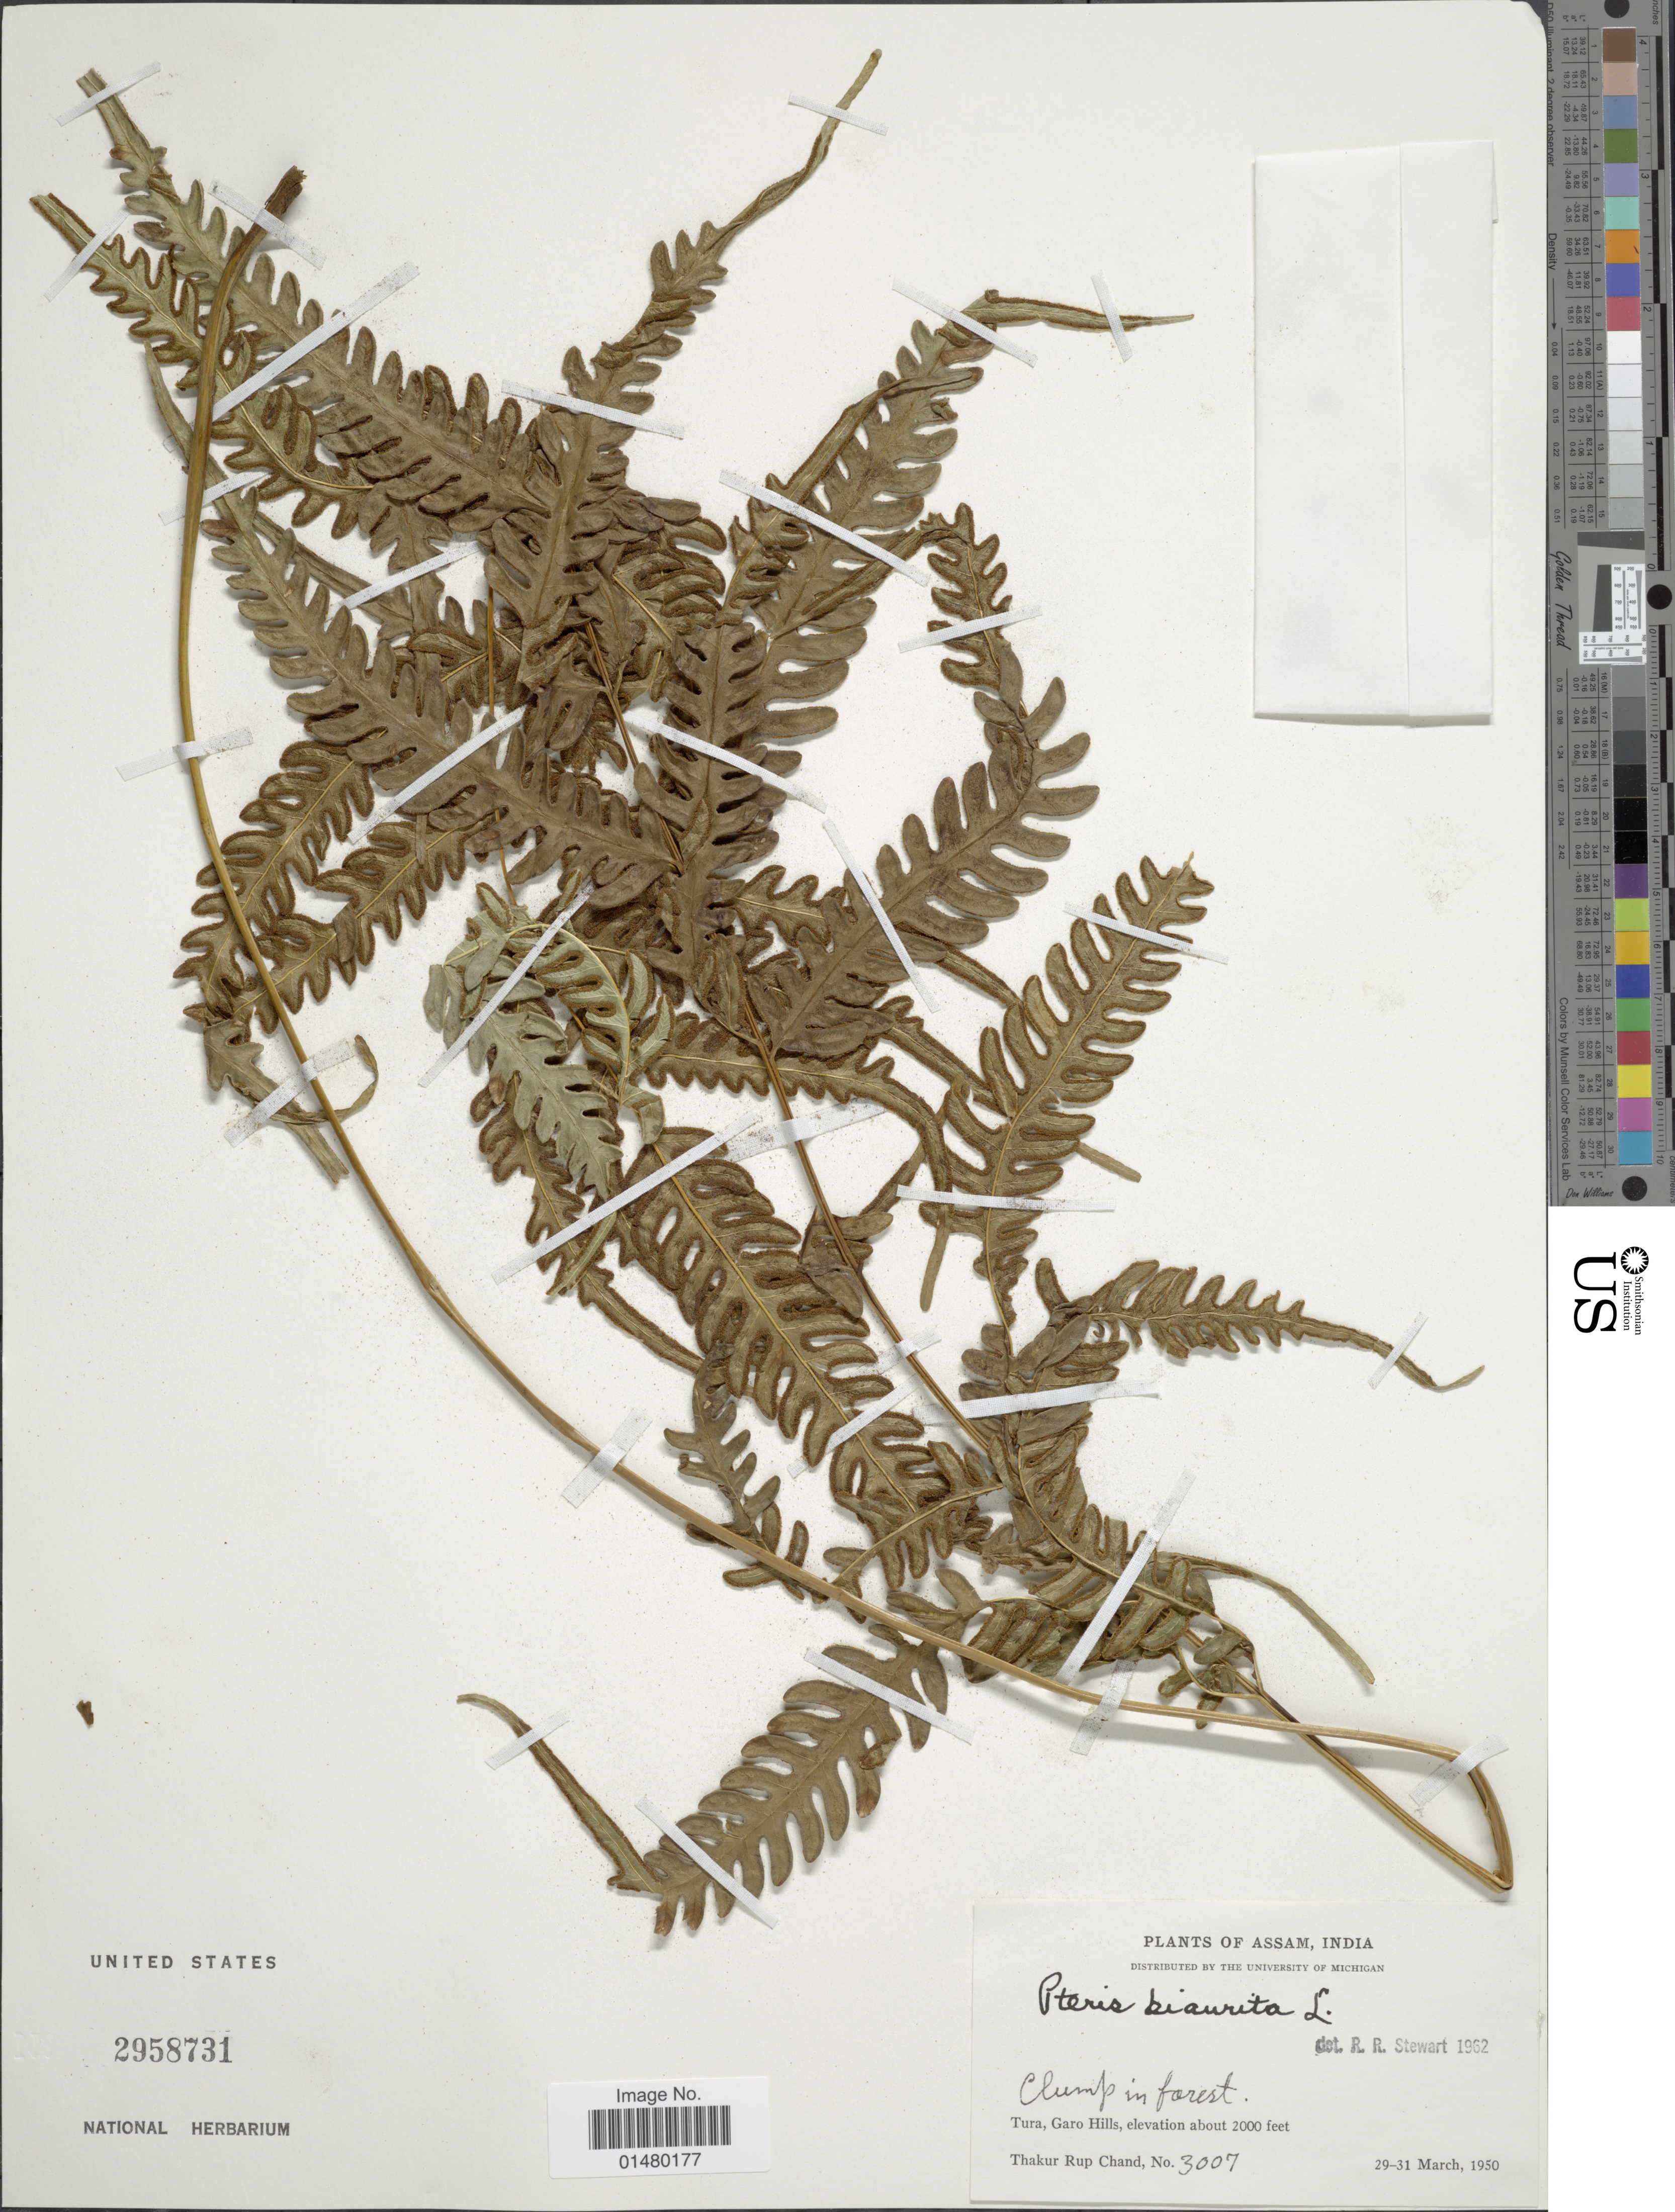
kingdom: Plantae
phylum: Tracheophyta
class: Polypodiopsida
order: Polypodiales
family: Pteridaceae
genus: Pteris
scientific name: Pteris biaurita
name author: L.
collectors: T. R. Chand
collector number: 3007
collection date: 1950-03-29/1950-03-31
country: India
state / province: Meghalaya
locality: Assam, Tura, Garo Hills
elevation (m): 610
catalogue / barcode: US 2958731